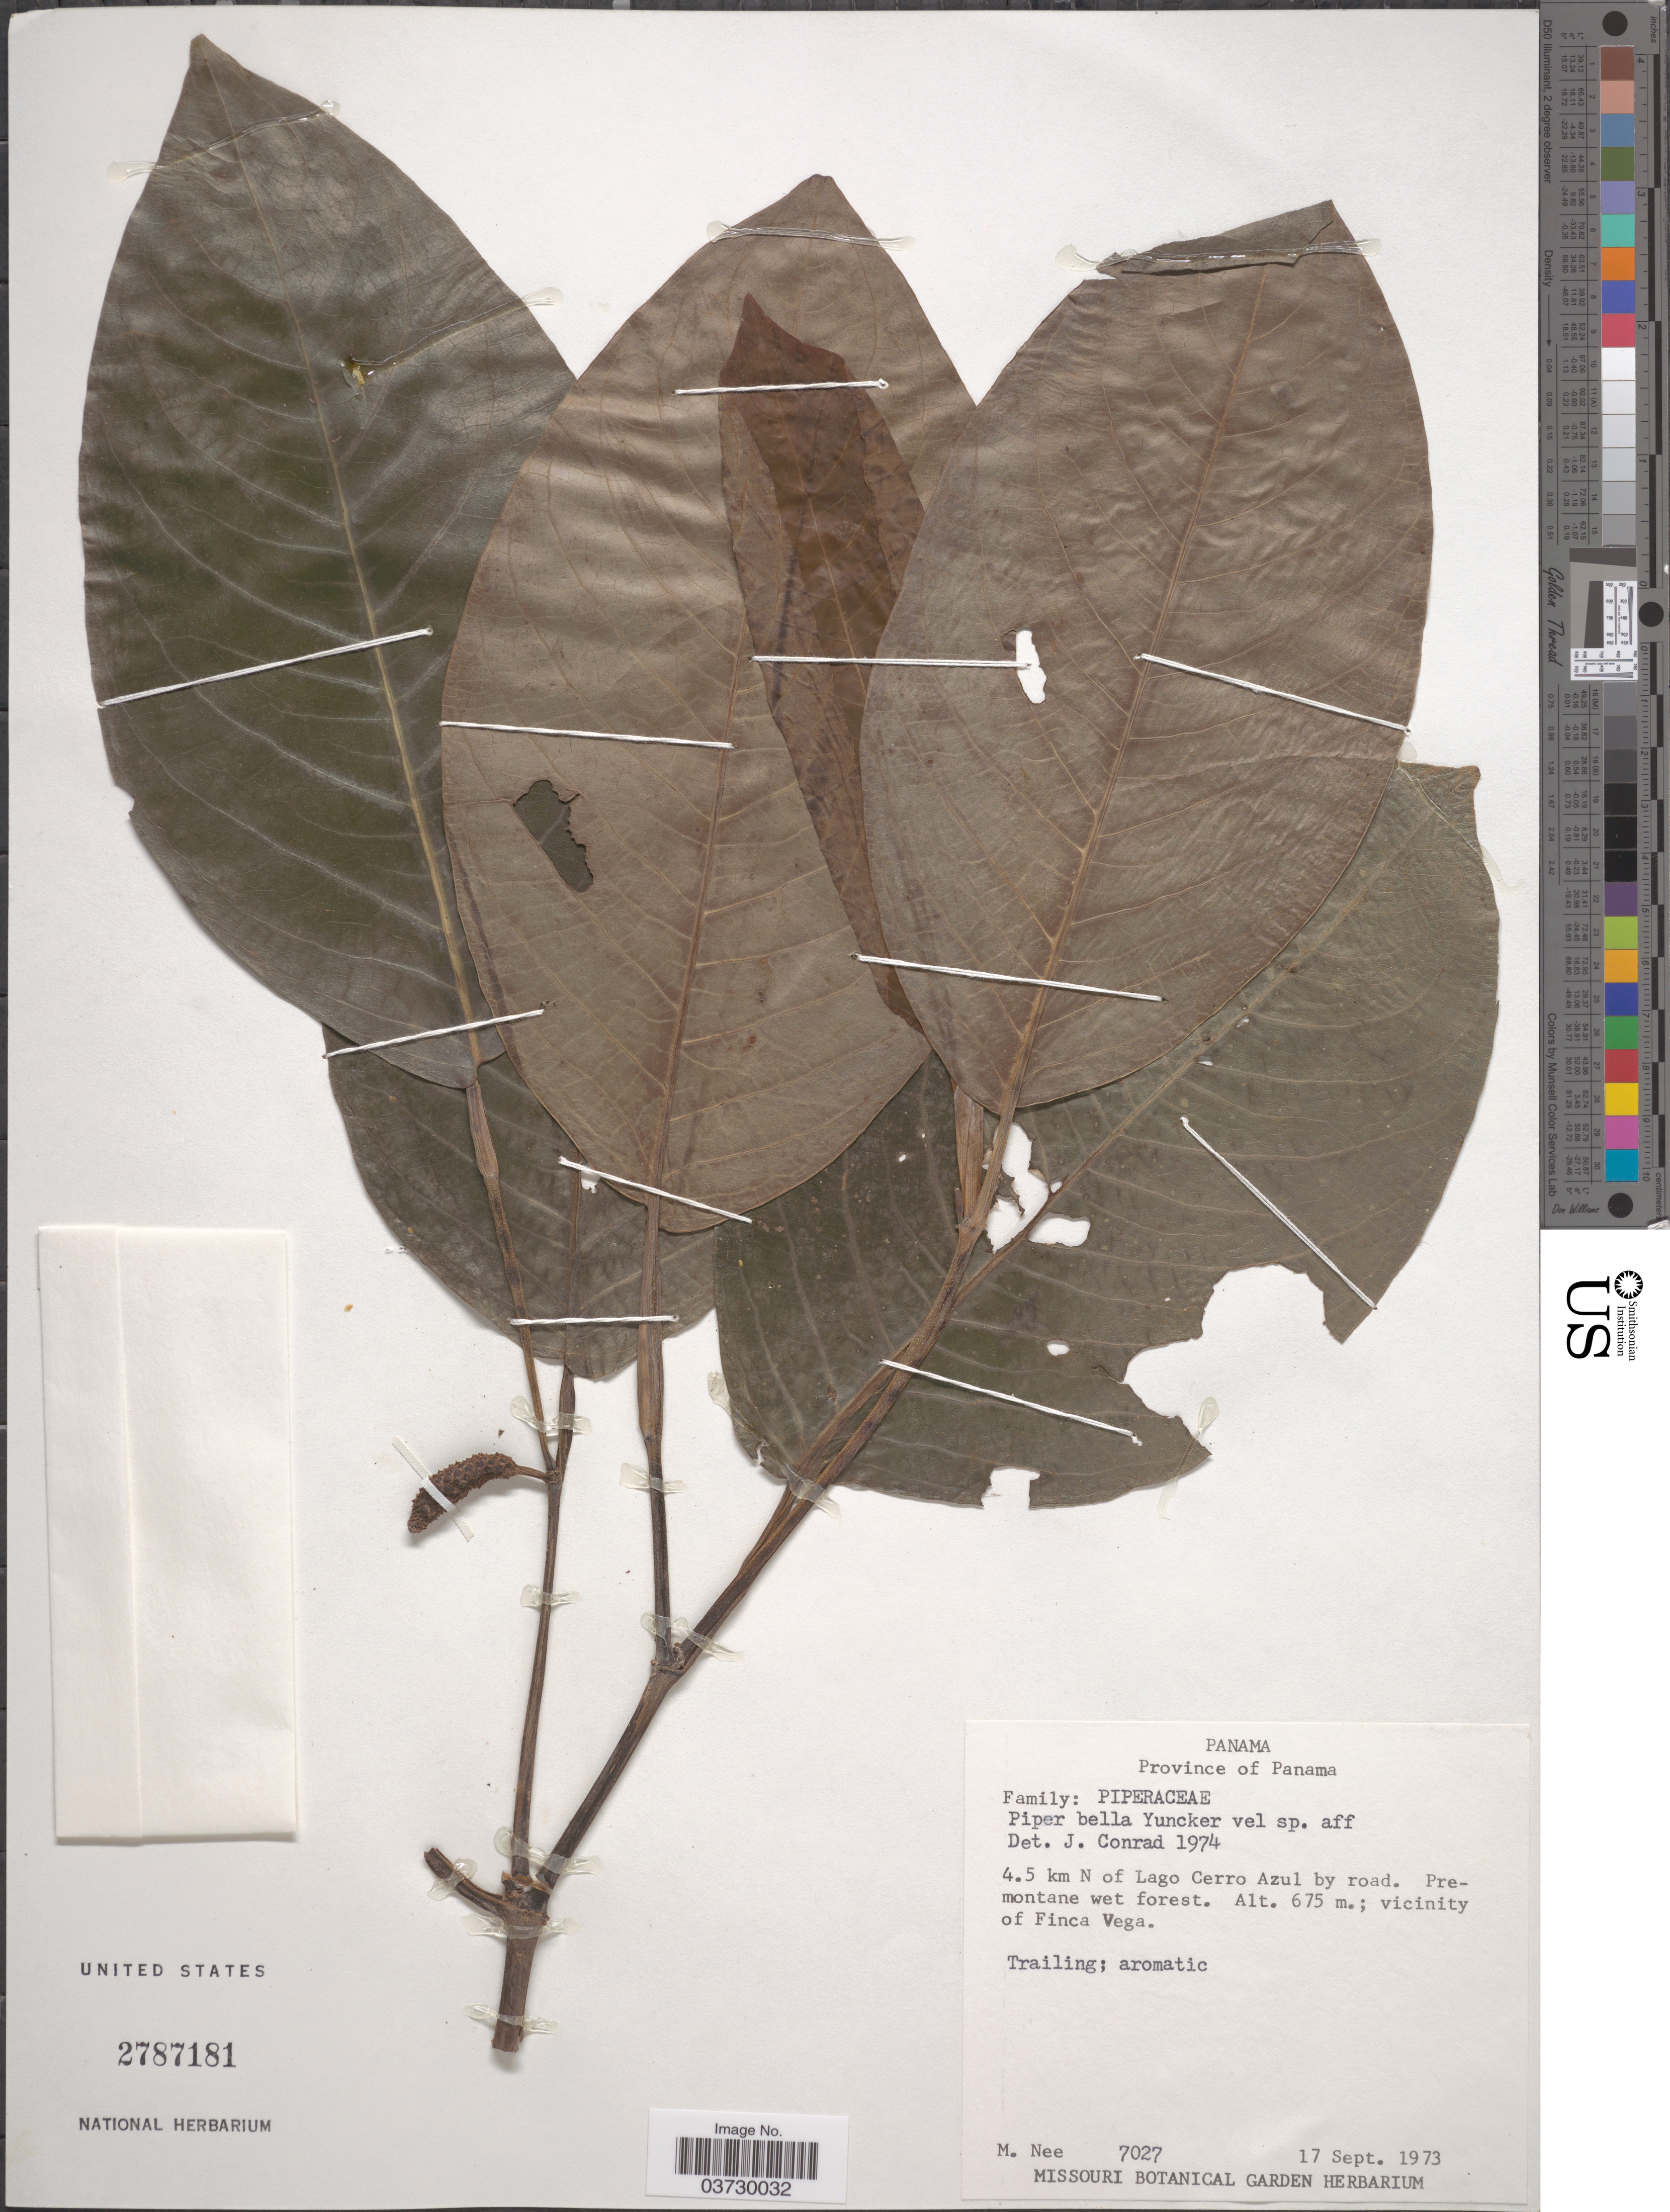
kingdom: Plantae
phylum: Tracheophyta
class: Magnoliopsida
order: Piperales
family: Piperaceae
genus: Piper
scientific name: Piper bella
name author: Yunck. in Trel. & Yunck.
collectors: M. Nee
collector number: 7027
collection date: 1973-09-17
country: Panama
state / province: Panamá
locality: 4.5 km N of Lago Cerro Azul by road. Vicinity of Finca Vega.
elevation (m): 675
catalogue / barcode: US 2787181